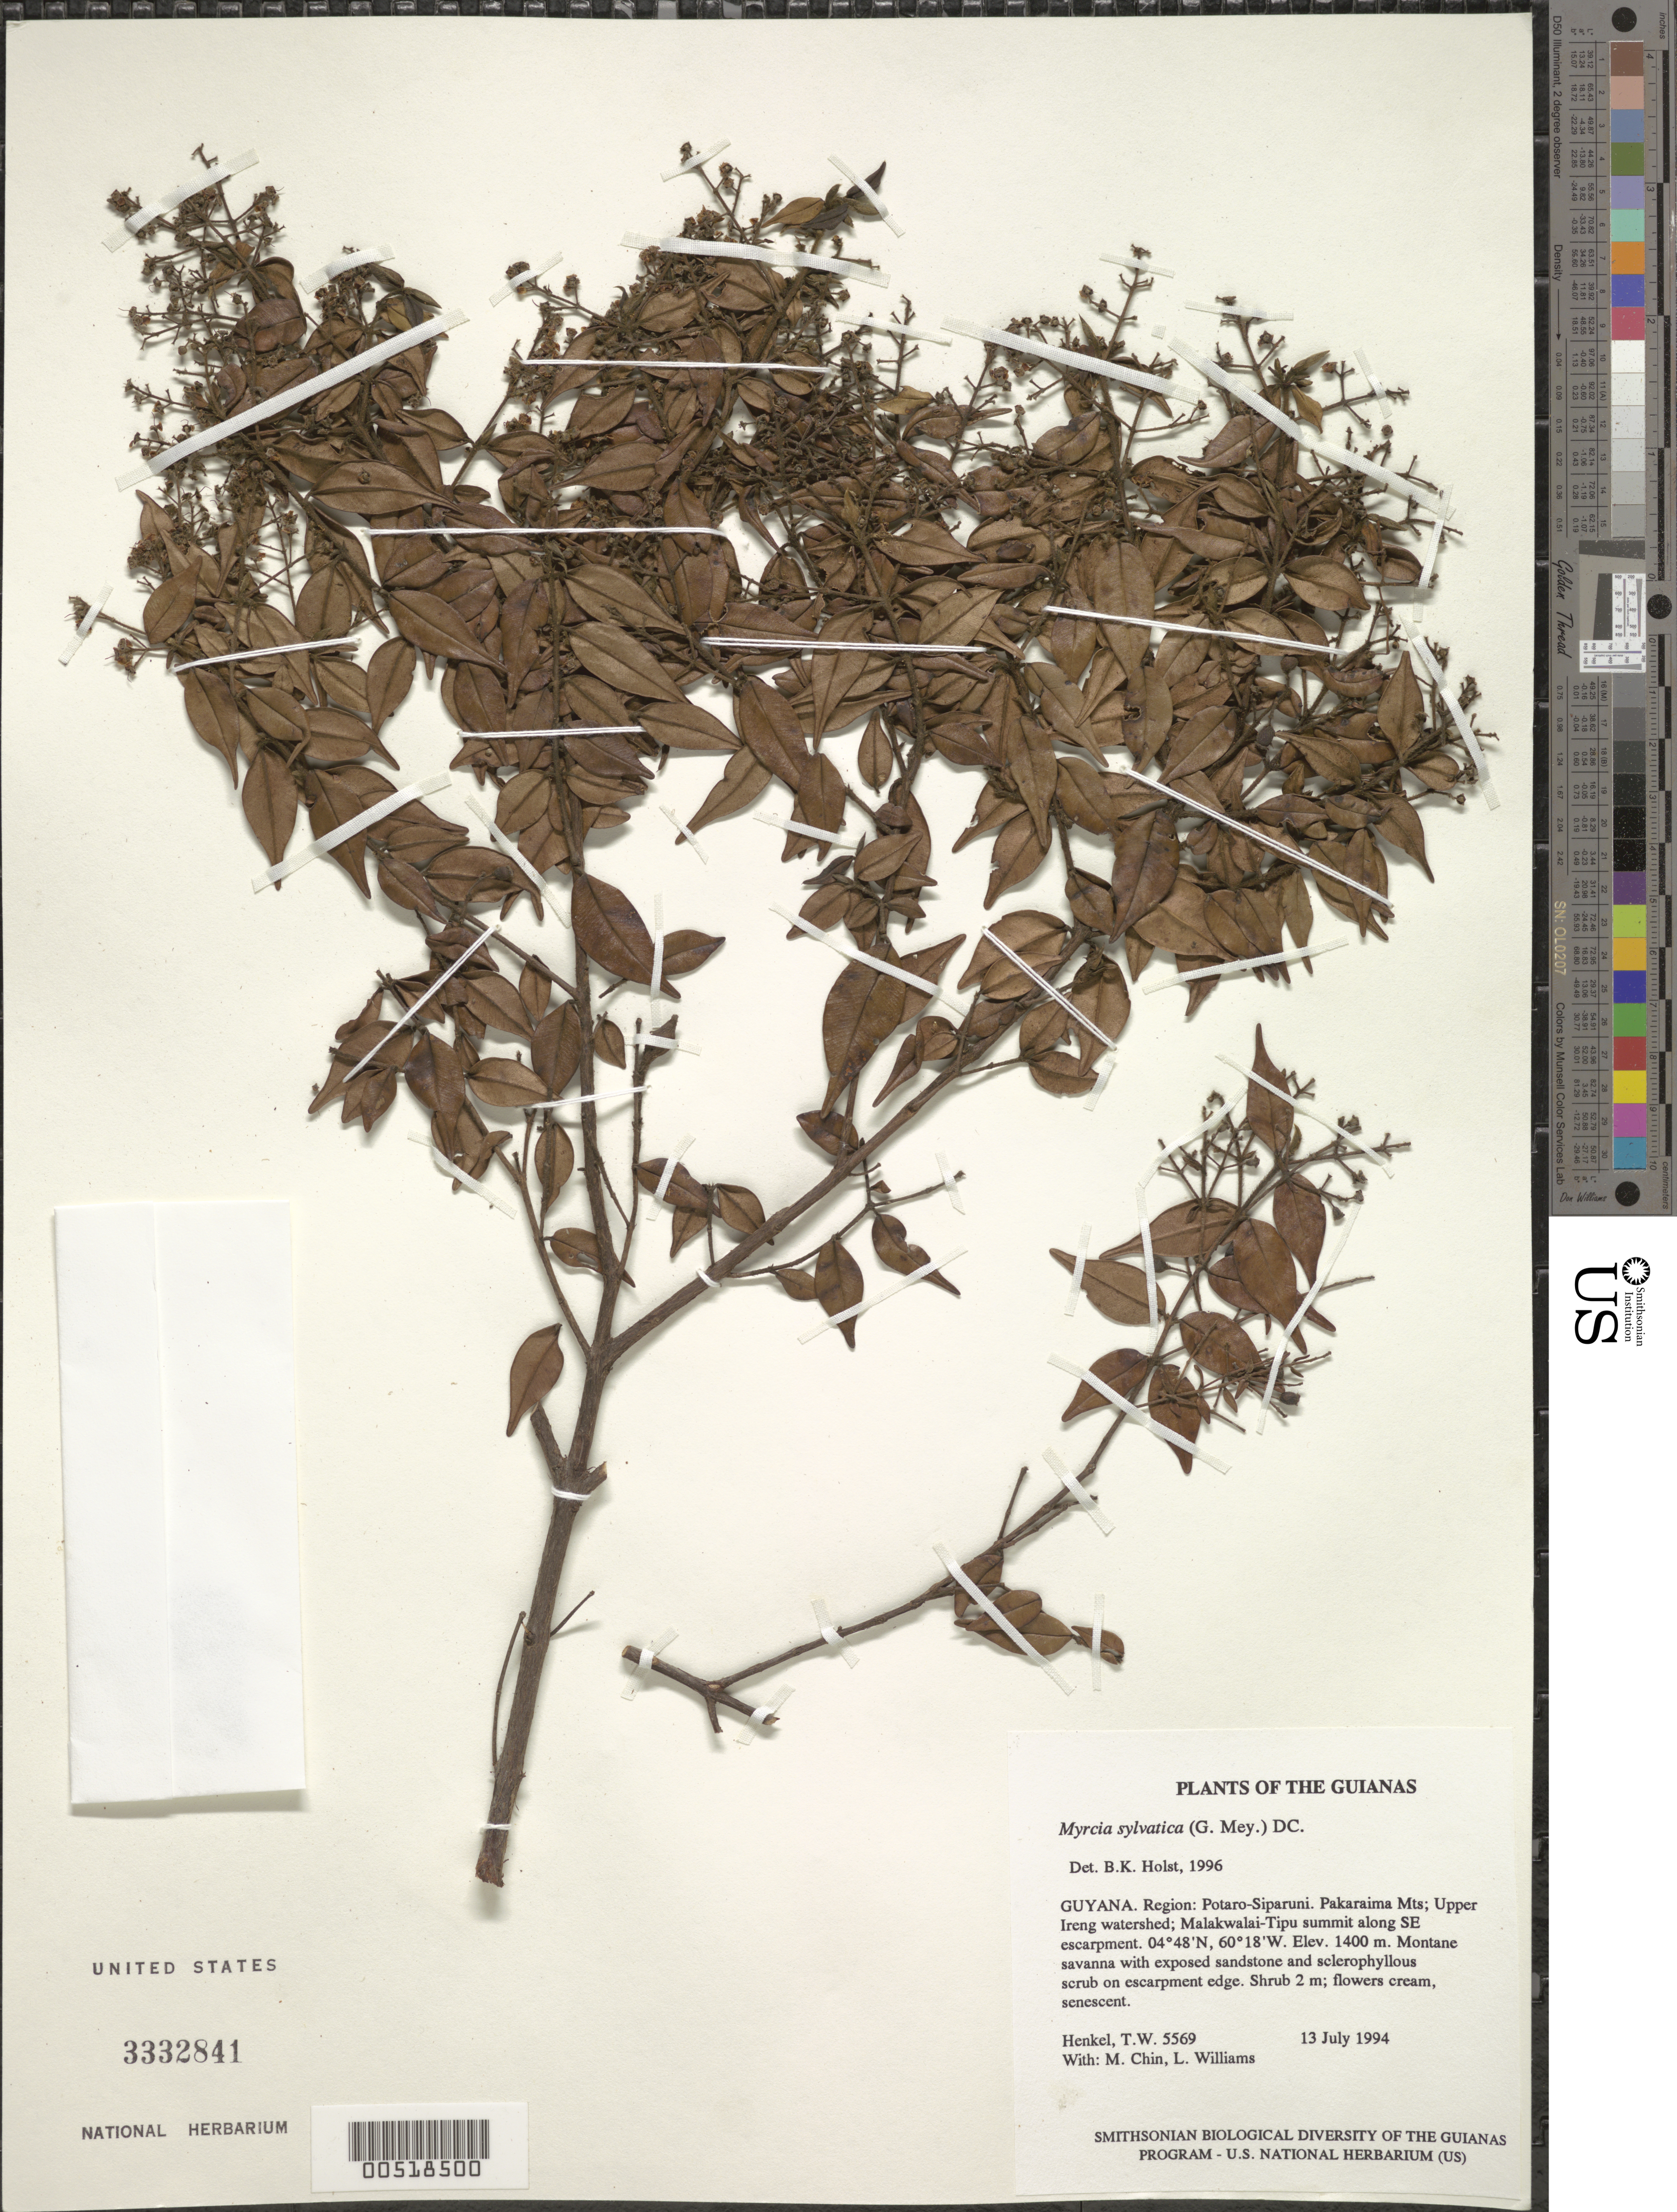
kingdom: Plantae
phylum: Tracheophyta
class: Magnoliopsida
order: Myrtales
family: Myrtaceae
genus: Myrcia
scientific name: Myrcia sylvatica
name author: (G. Mey.) DC.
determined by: Holst, Bruce K.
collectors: T. Henkel, M. Chin & L. Williams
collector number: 5569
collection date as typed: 13 July 1994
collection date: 1994-07-13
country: Guyana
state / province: Potaro-Siparuni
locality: Pakaraima Mts; Upper Ireng watershed; Malakwalai-Tipu summit along SE escarpment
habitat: Montane savanna with exposed sandstone and sclerophyllous scrub on escarpment edge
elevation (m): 1400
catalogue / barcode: US 3332841